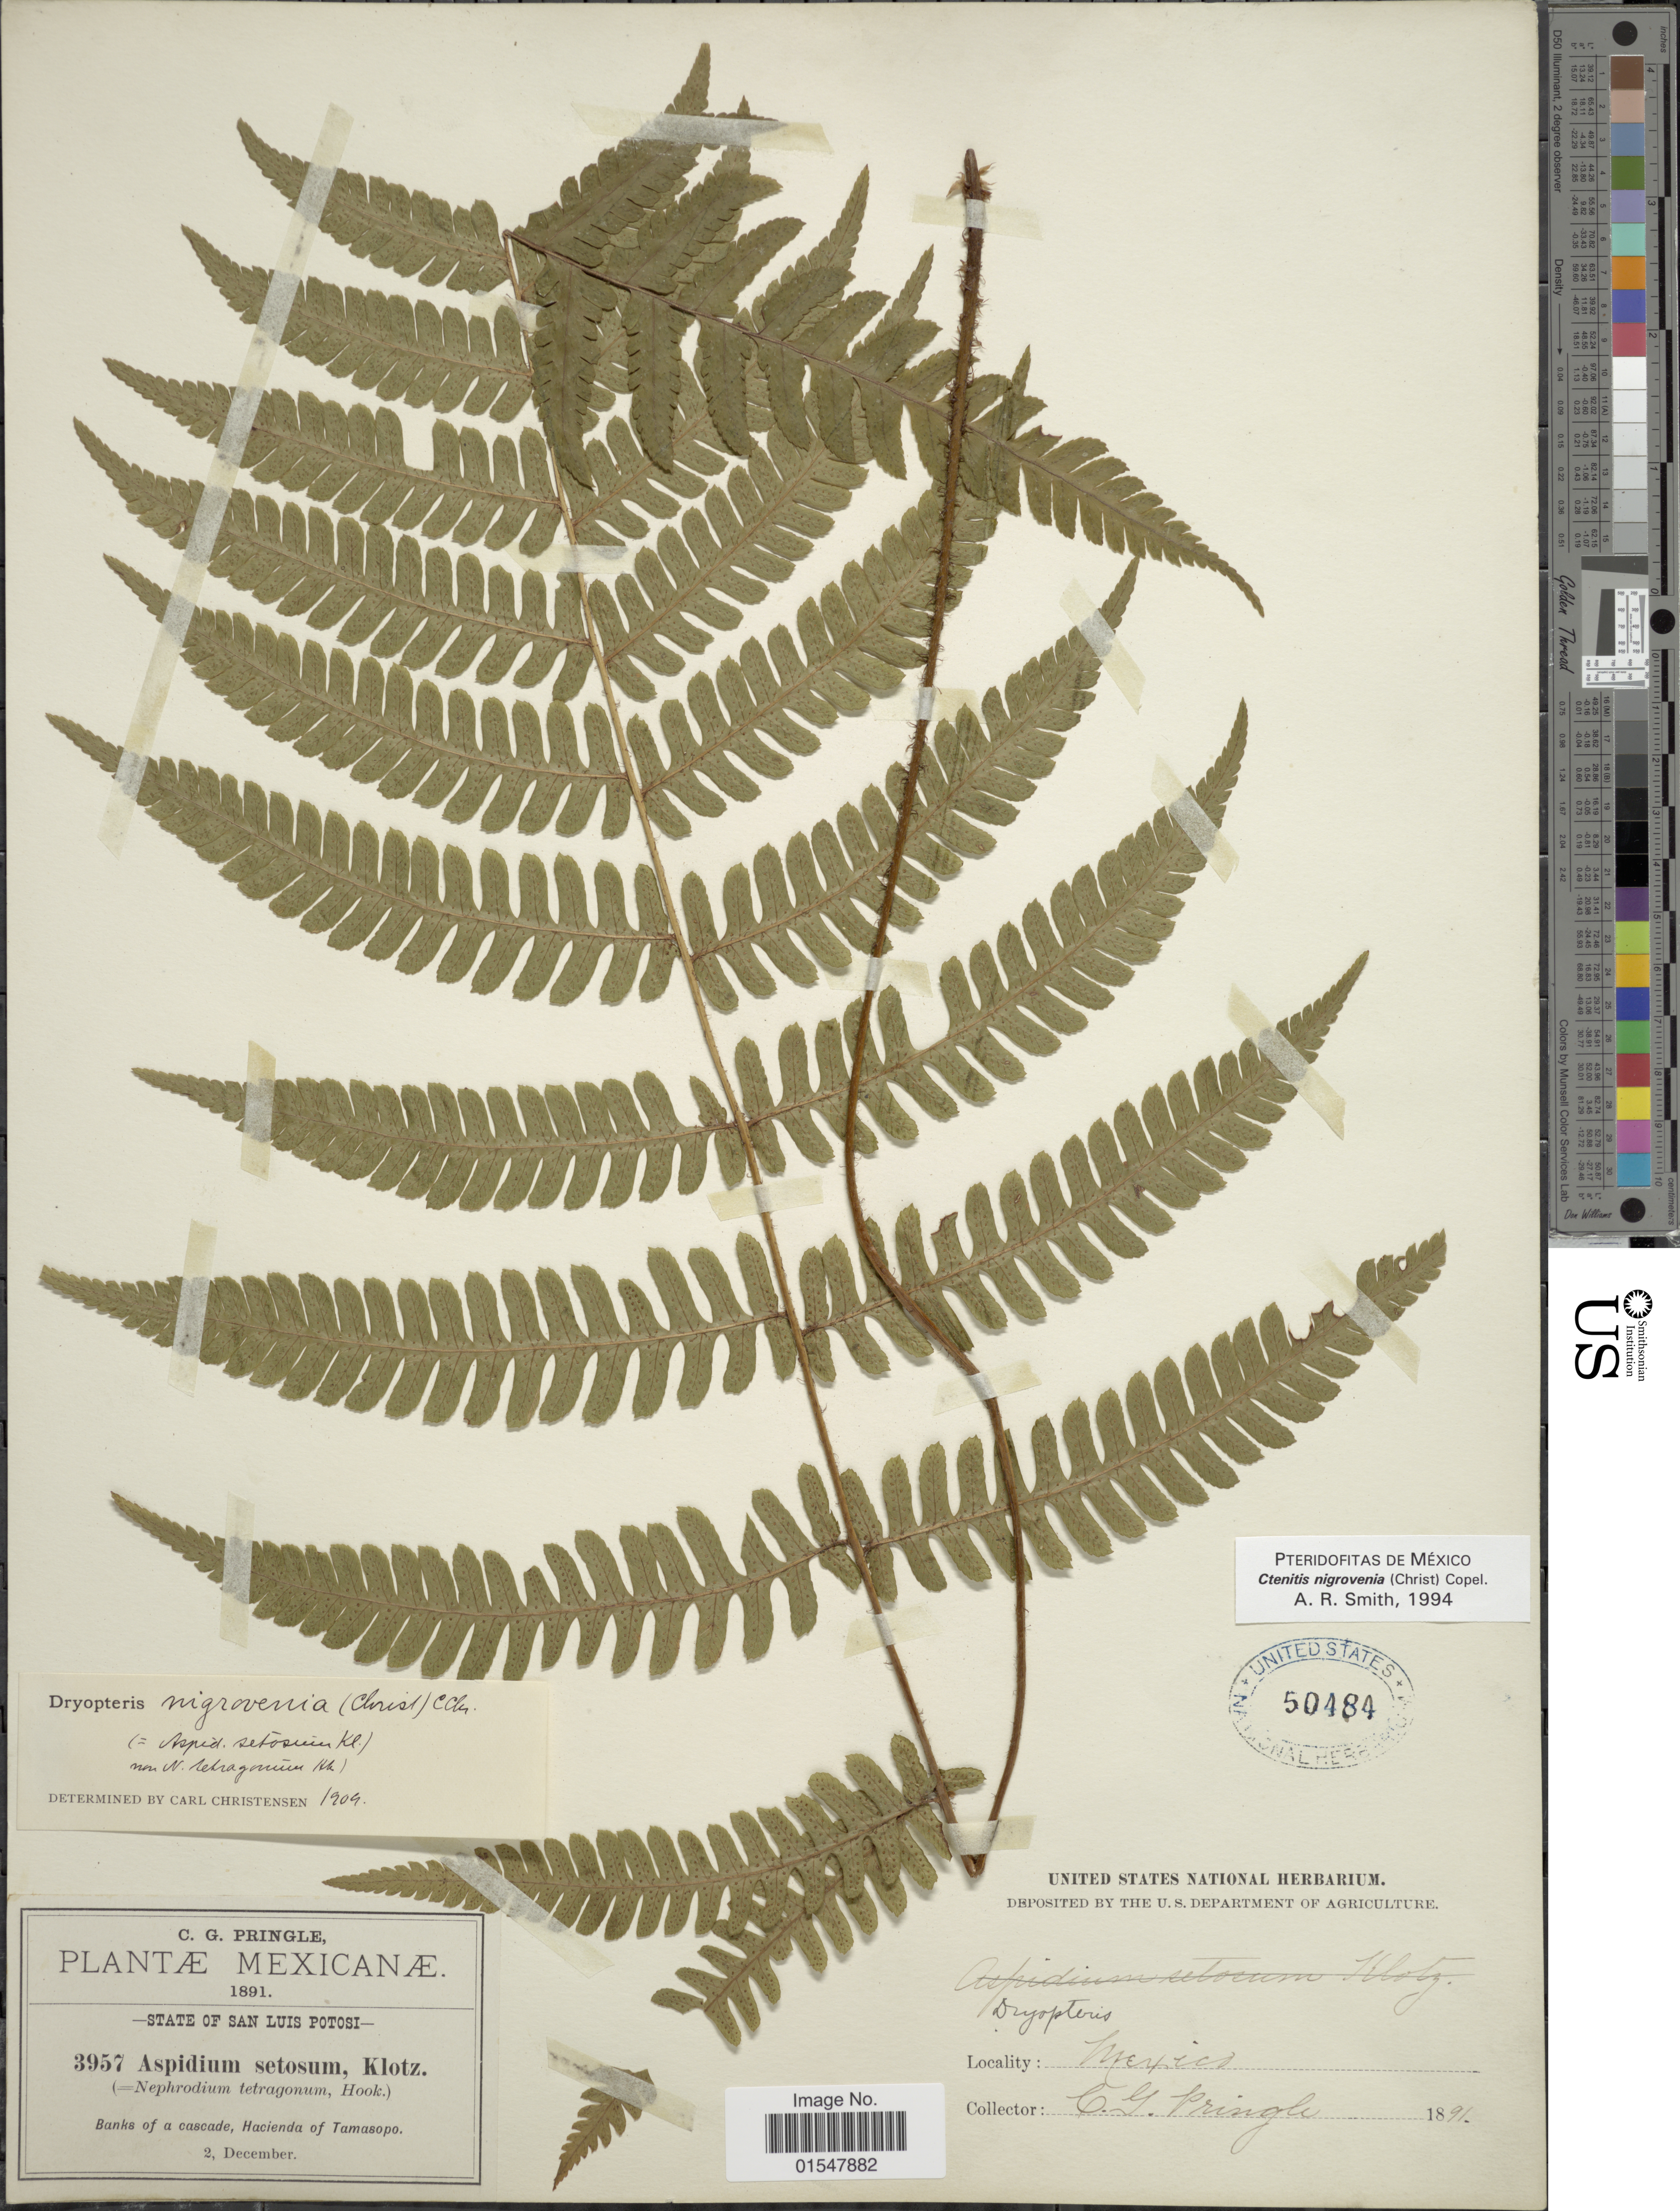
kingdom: Plantae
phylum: Tracheophyta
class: Polypodiopsida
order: Polypodiales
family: Dryopteridaceae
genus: Ctenitis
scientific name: Ctenitis nigrovenia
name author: (Christ) Copel.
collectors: C. G. Pringle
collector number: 3957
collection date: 1891-12-02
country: Mexico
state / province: San Luis Potosí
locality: Mexicanae, State of San Luis Potosi, Banks of a cascade, Hacienda of Tamasopo, Mexico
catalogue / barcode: US 50484